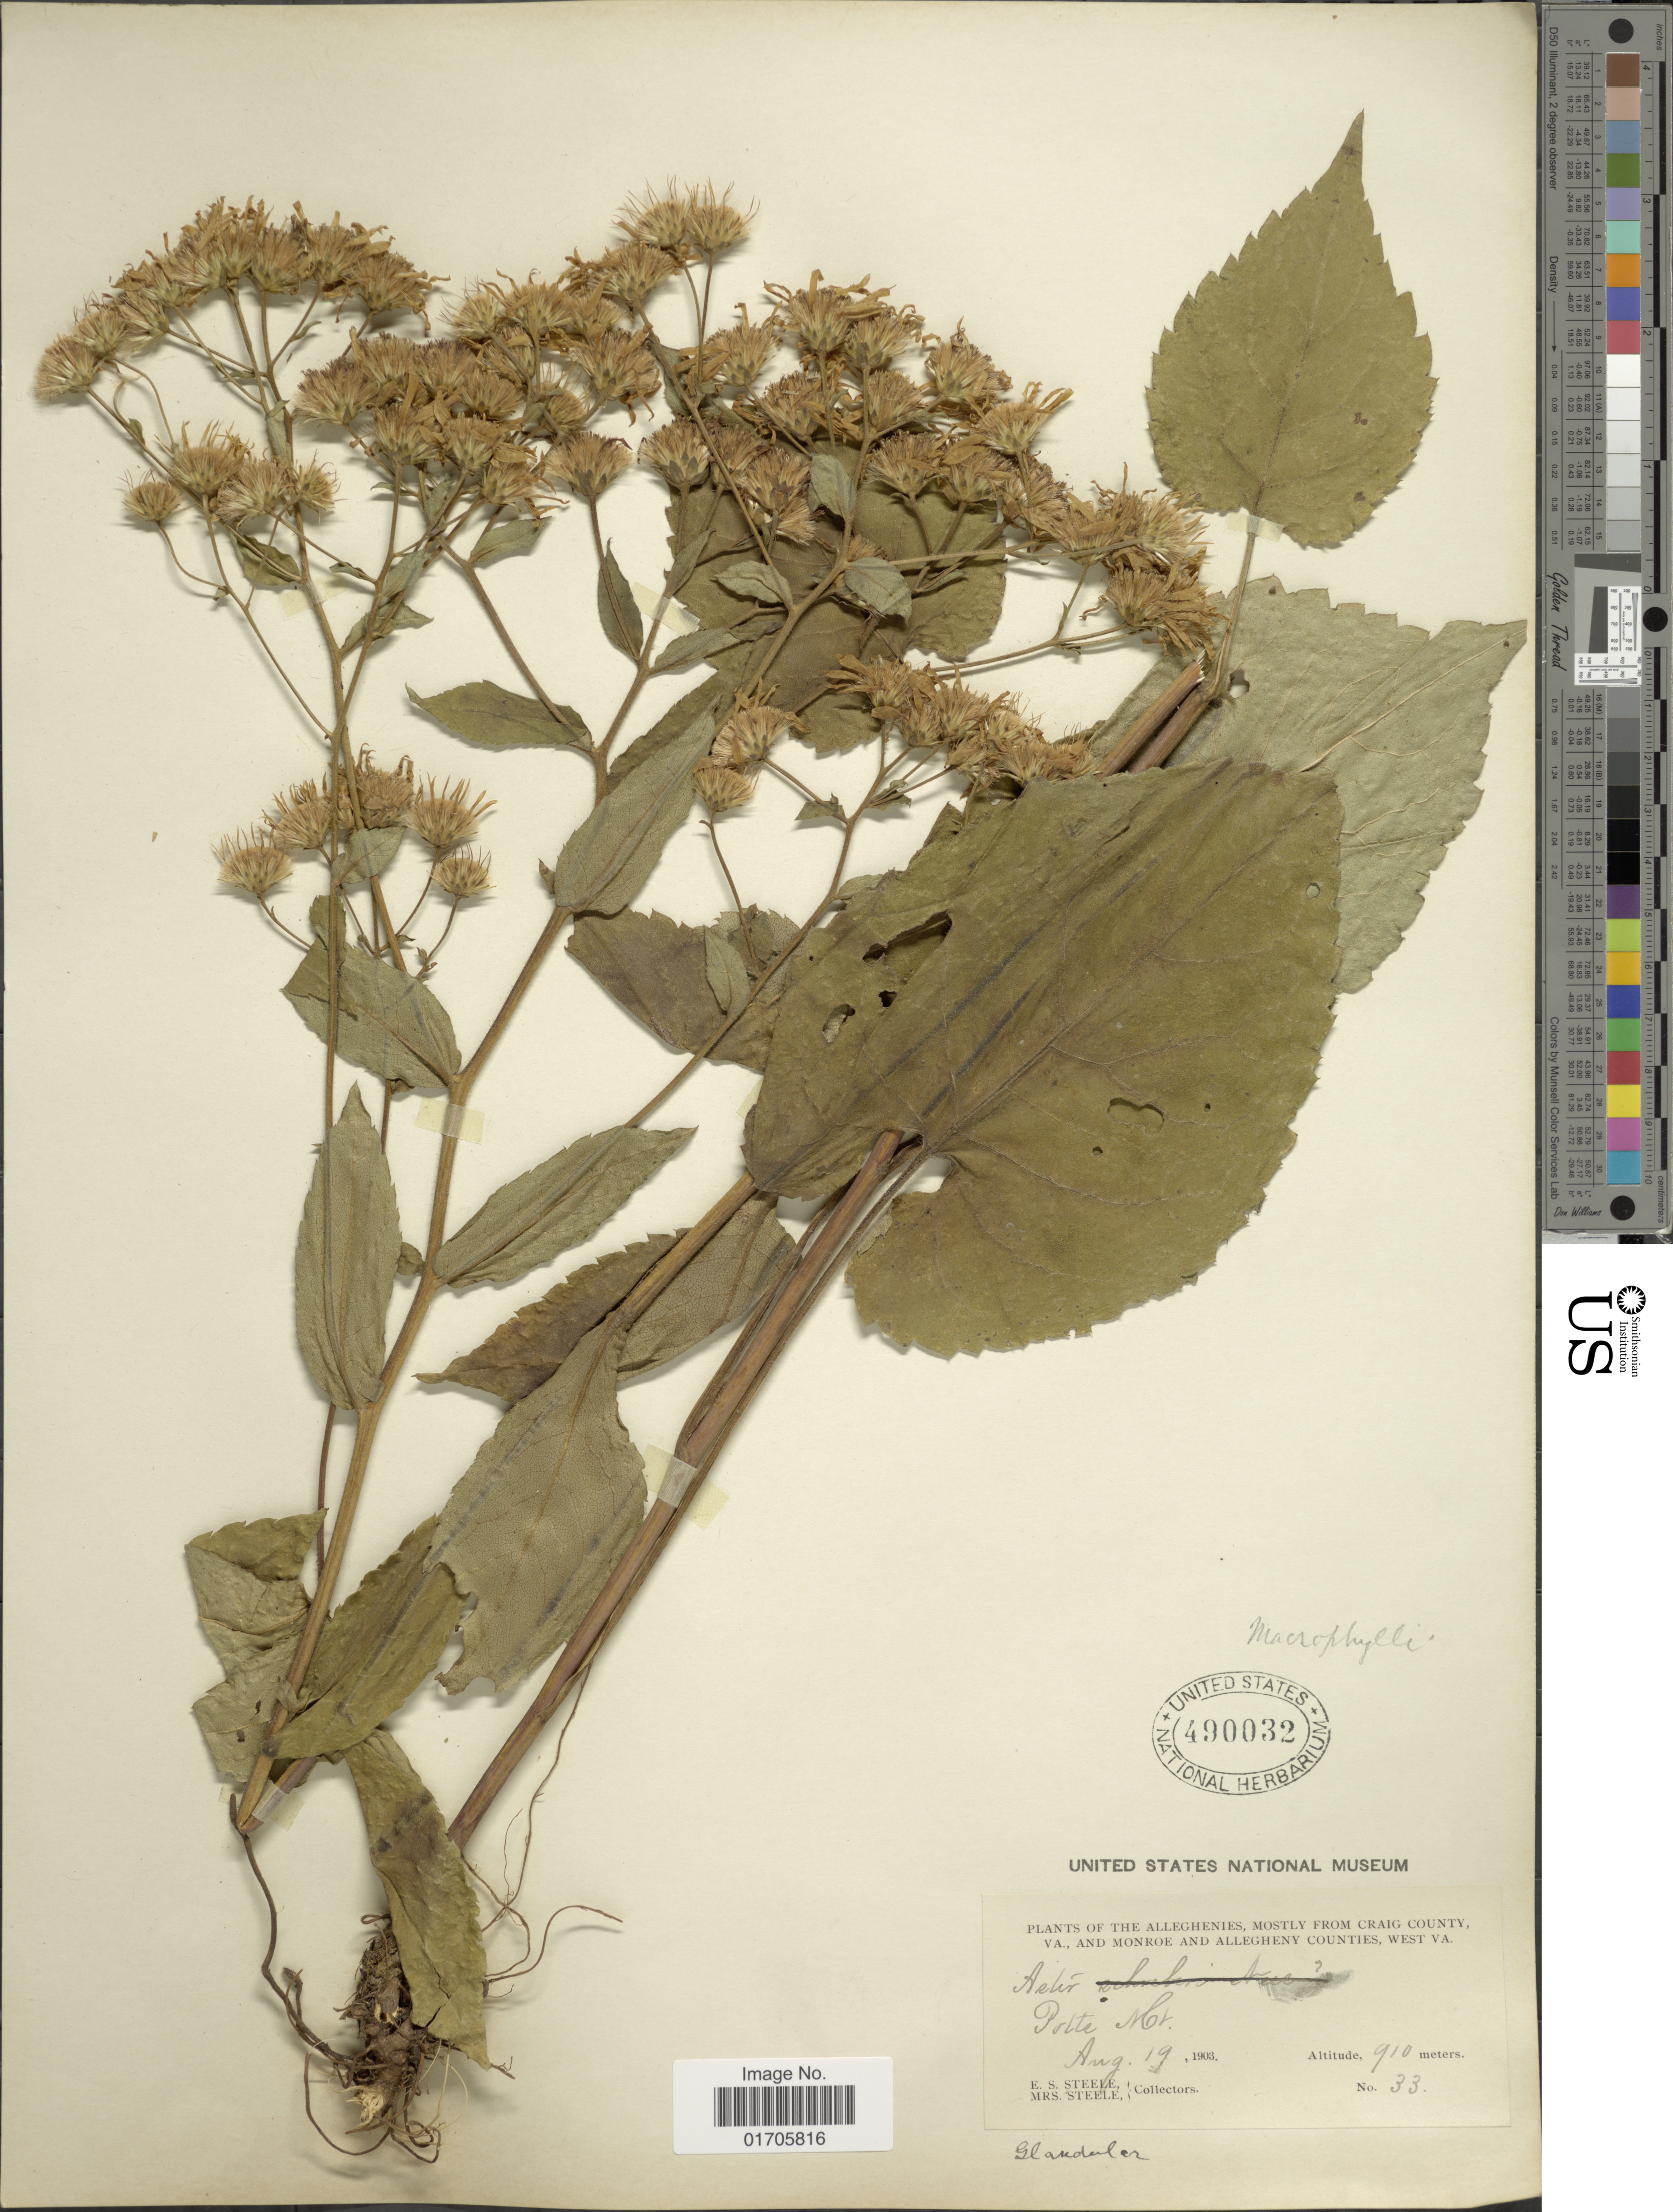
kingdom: Plantae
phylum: Tracheophyta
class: Magnoliopsida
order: Asterales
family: Asteraceae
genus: Eurybia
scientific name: Eurybia macrophylla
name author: (L.) Cass.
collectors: E. Steele & Mrs. E. S. Steele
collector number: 33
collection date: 1903-08-19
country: United States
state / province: Virginia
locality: Alleghenies, mostly from Craig County, Va., and Monroe and Allegheny Counties, West Va. Potts Mt.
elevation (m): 910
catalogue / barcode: US 490032